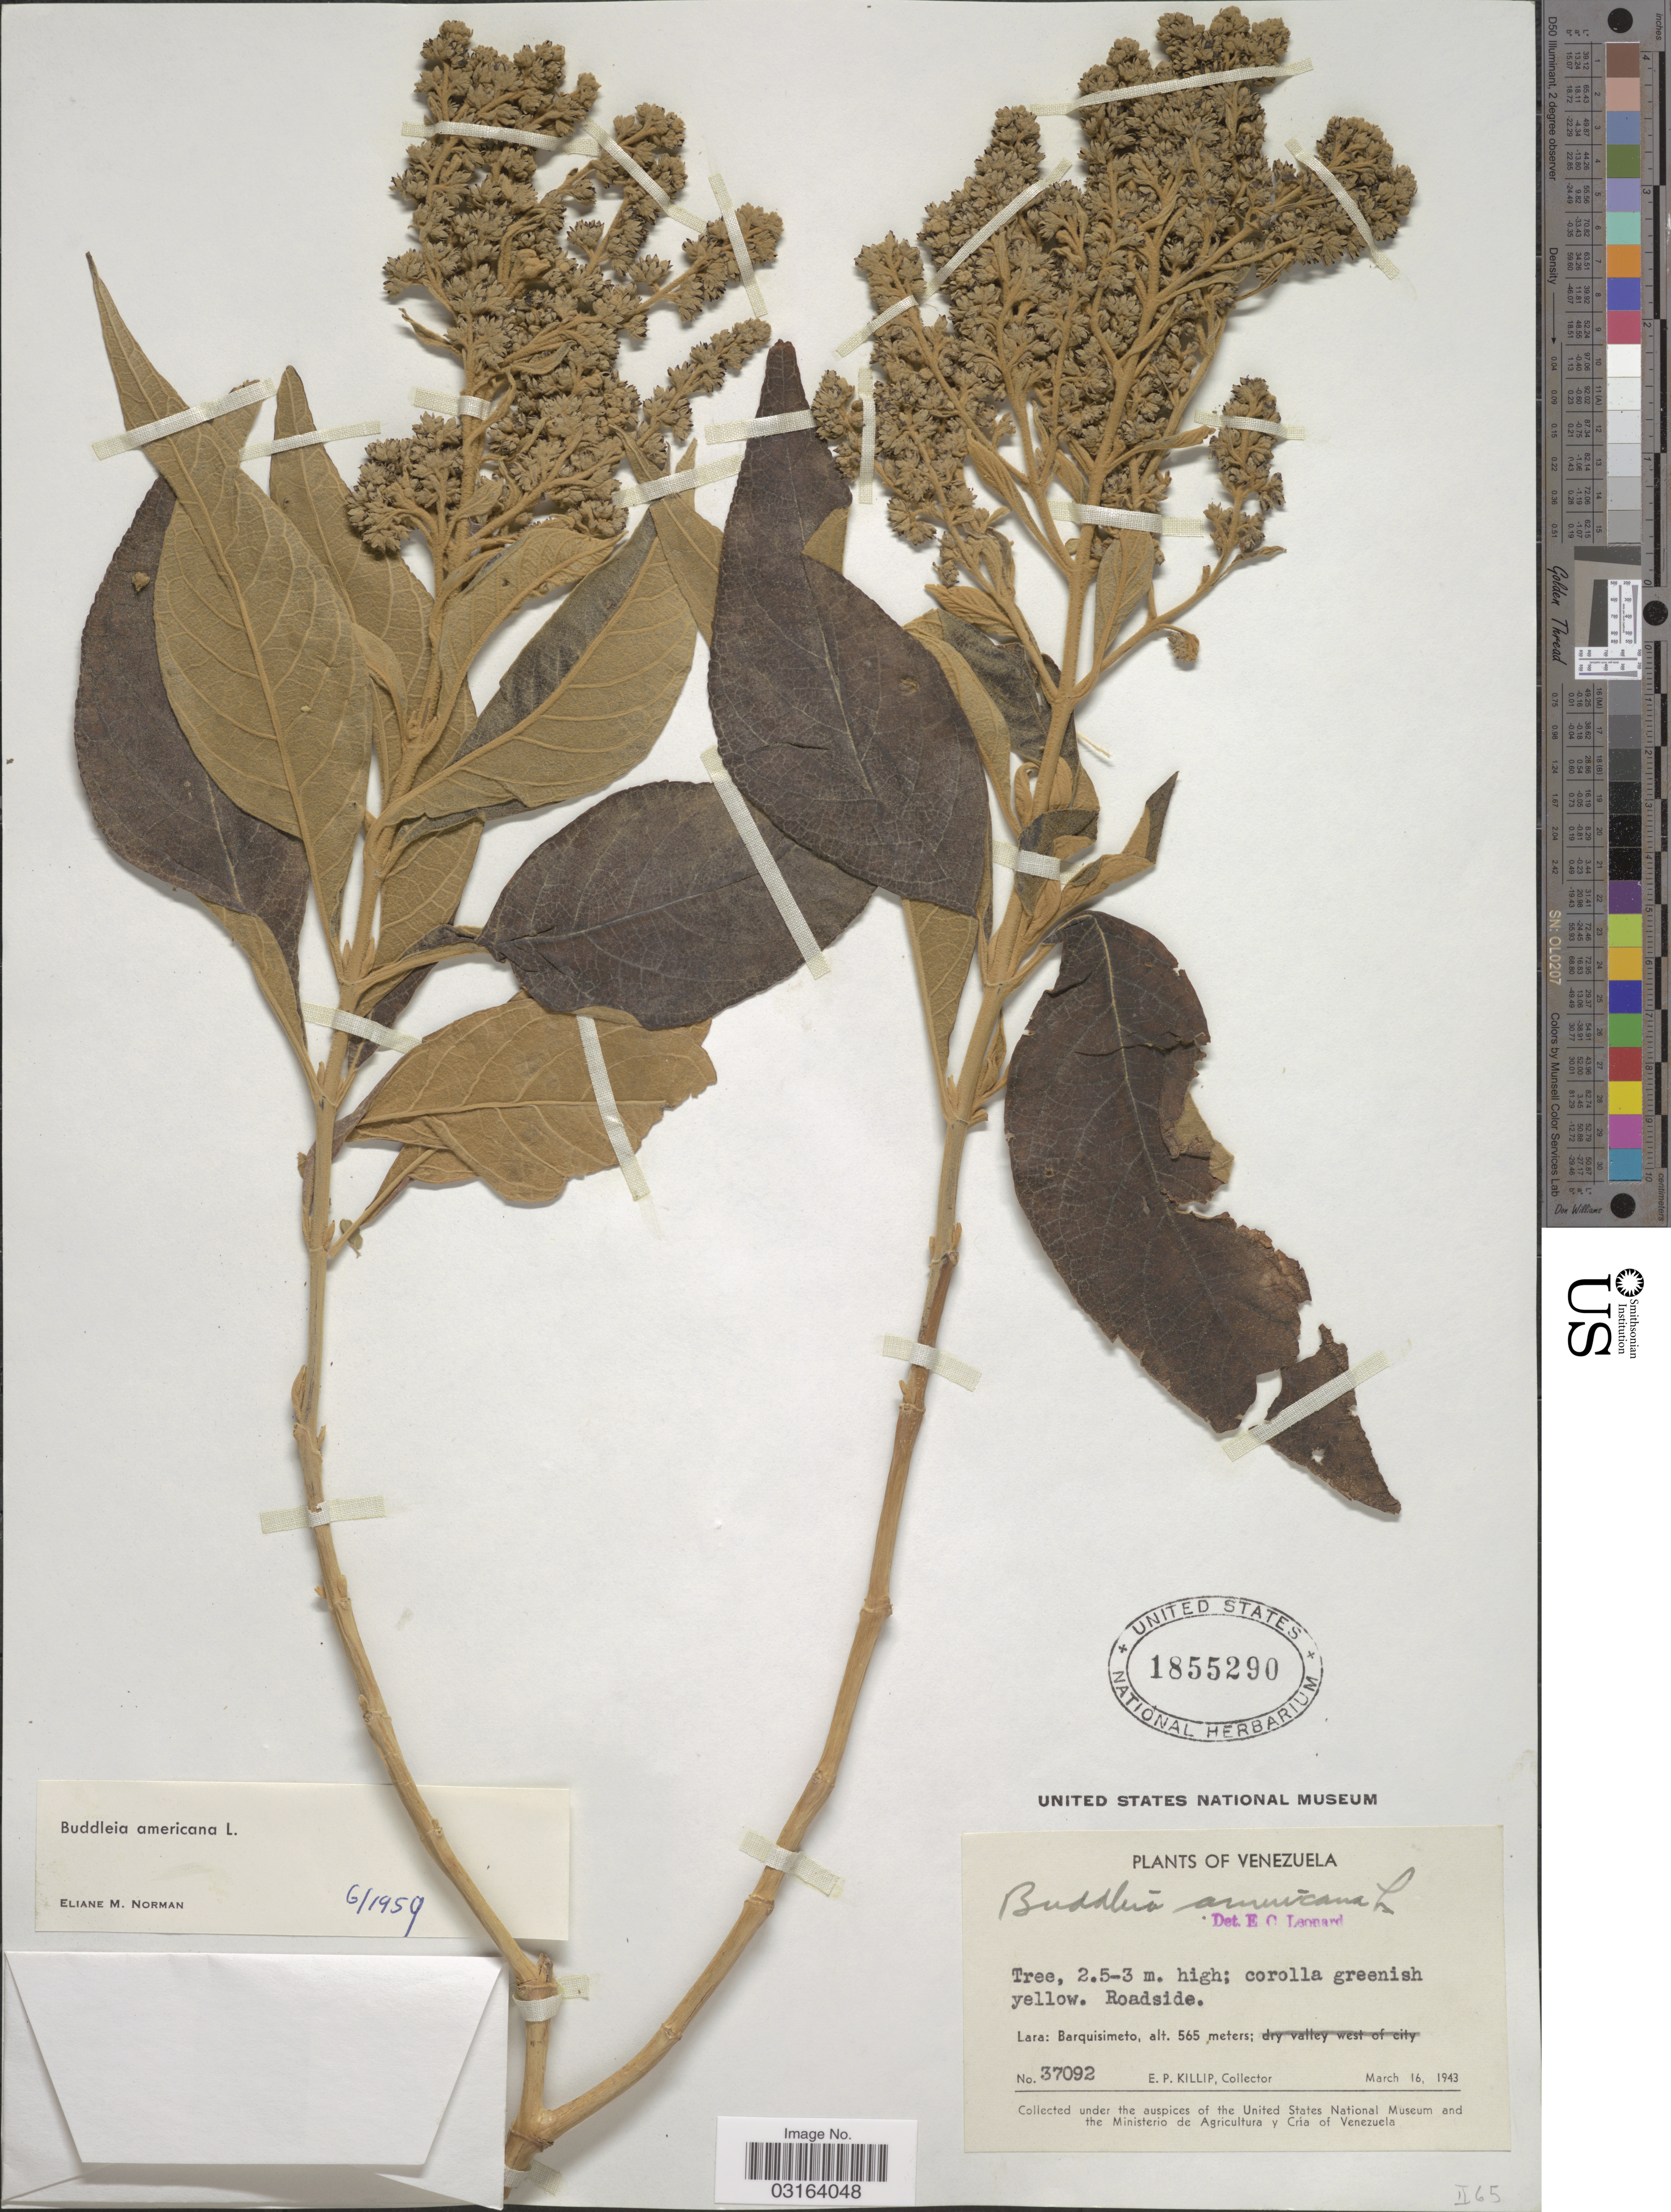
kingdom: Plantae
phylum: Tracheophyta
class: Magnoliopsida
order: Lamiales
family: Scrophulariaceae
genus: Buddleja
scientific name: Buddleja americana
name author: L.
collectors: E. P. Killip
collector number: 37092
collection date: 1943-03-16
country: Venezuela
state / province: Lara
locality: Barquisimeto.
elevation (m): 565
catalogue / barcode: US 1855290